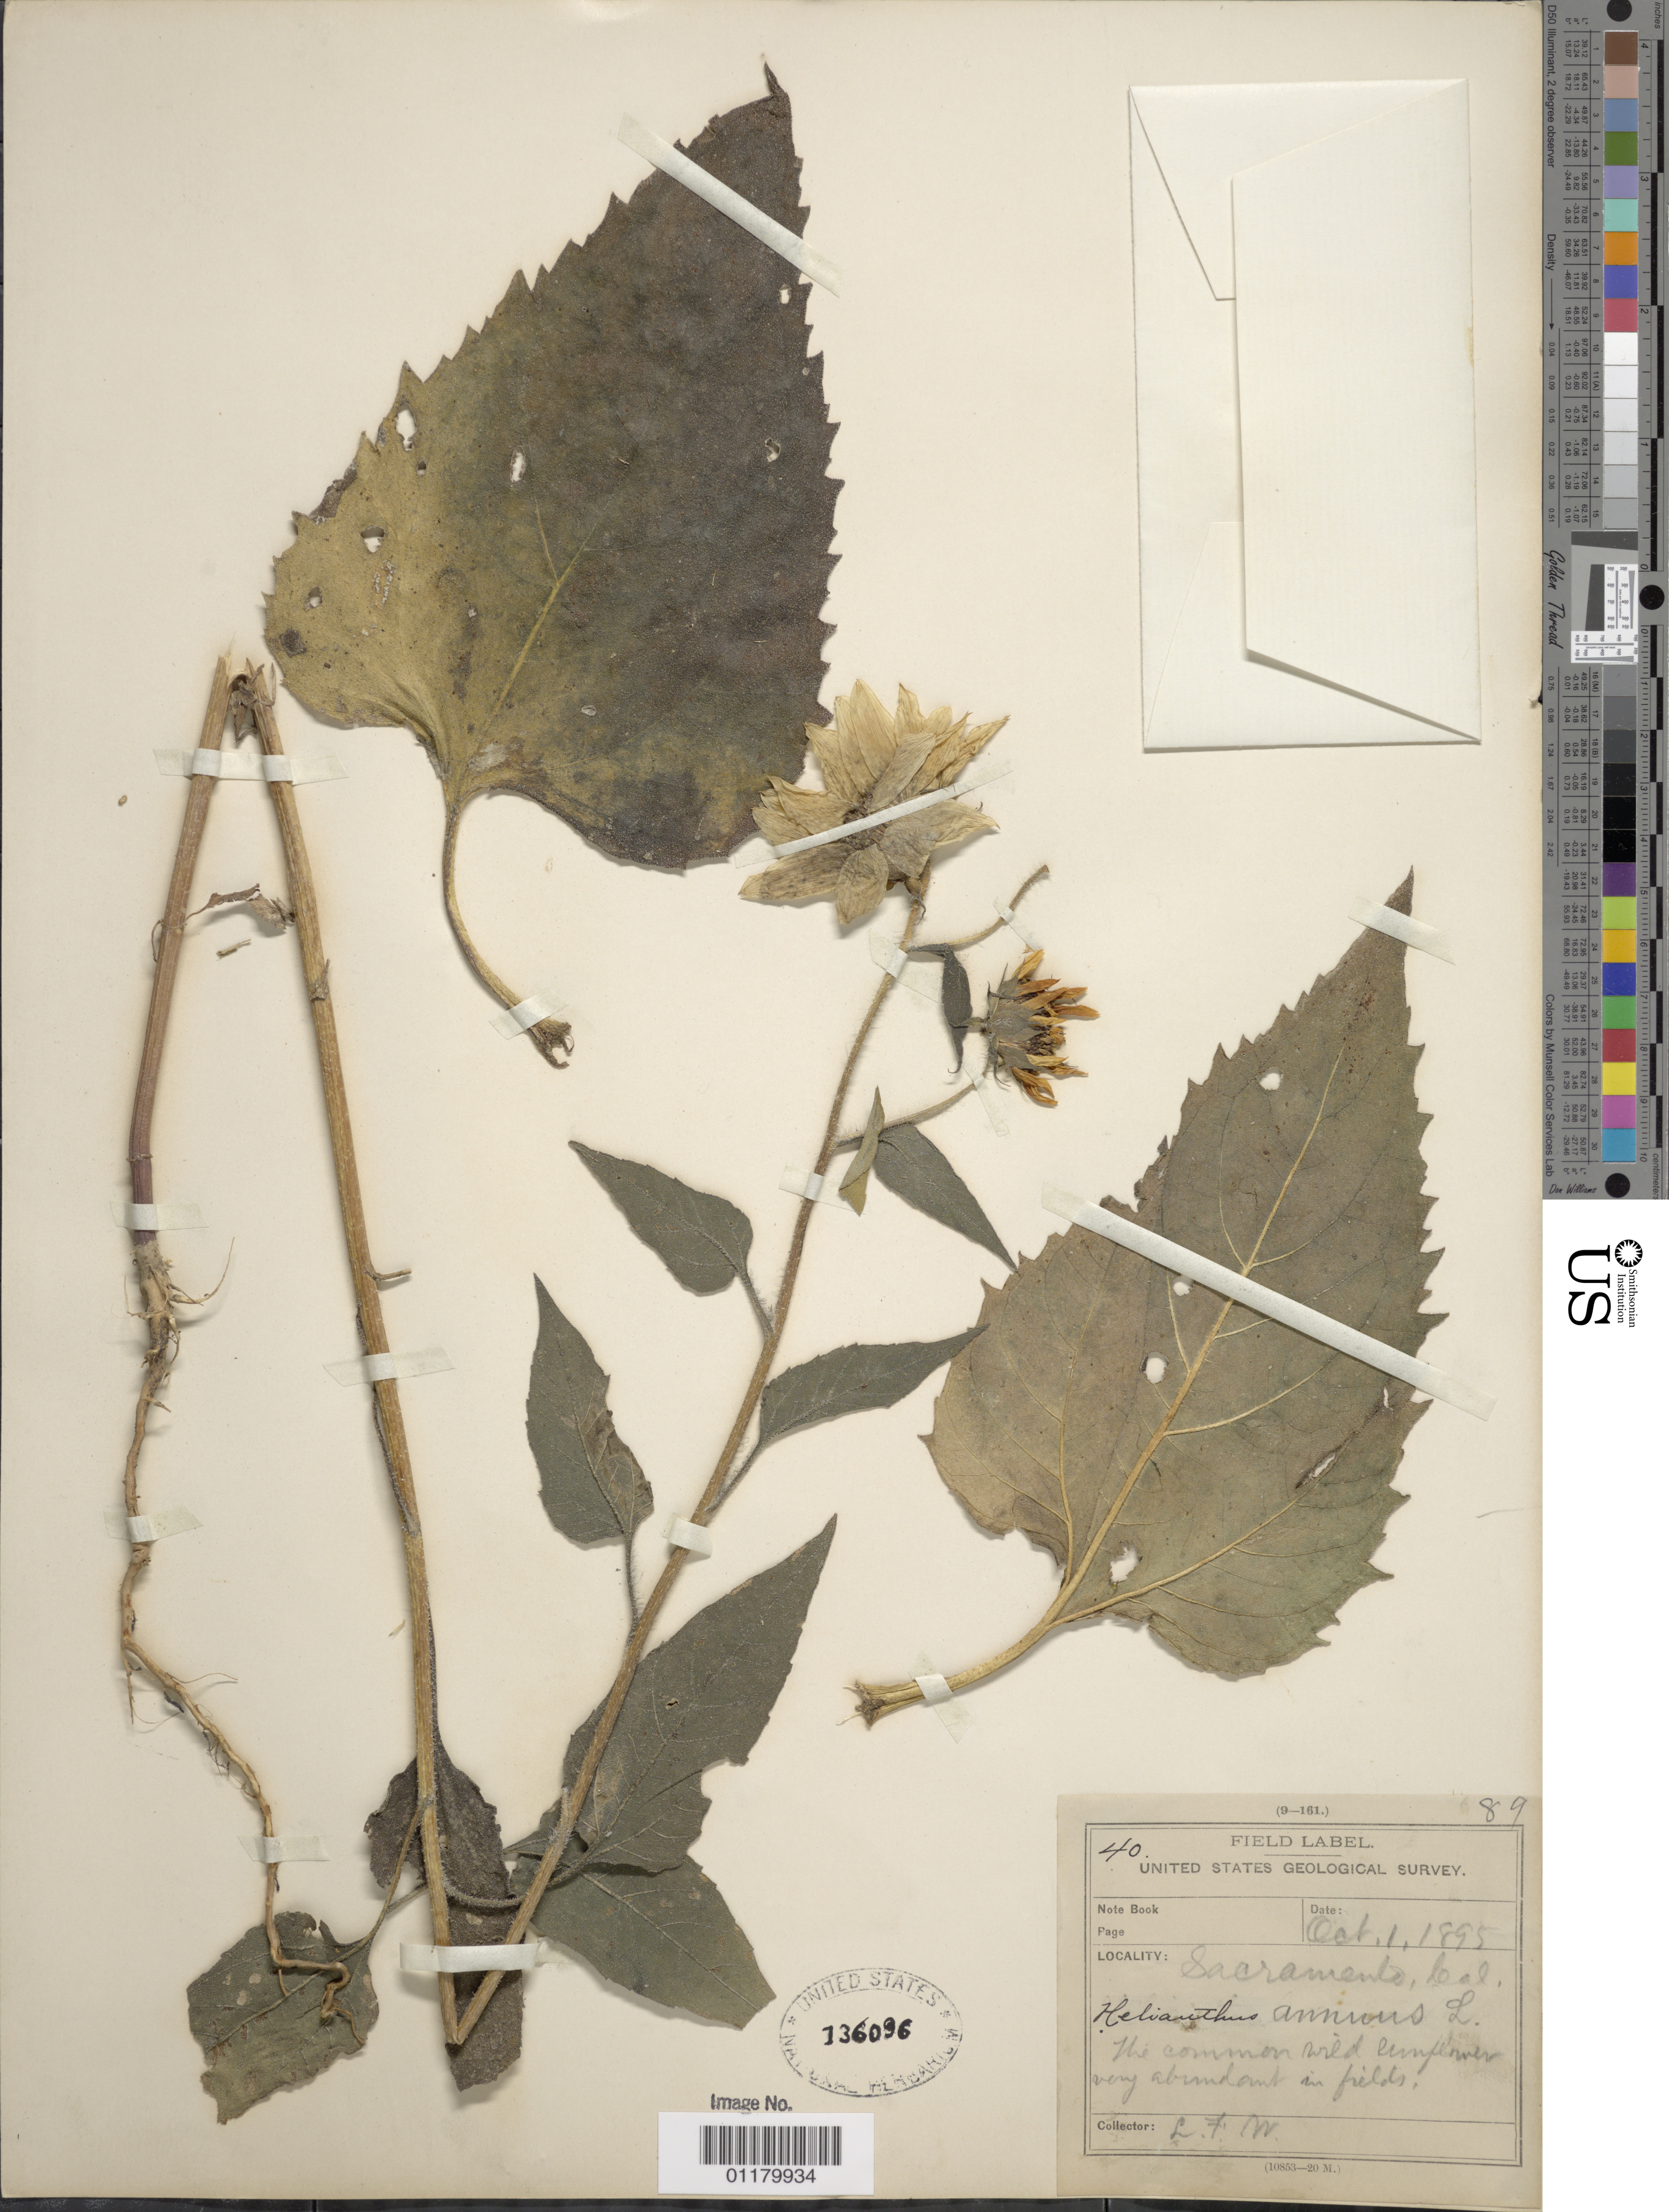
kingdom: Plantae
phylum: Tracheophyta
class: Magnoliopsida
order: Asterales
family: Asteraceae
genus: Helianthus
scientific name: Helianthus annuus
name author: L.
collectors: L. F. Ward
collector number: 40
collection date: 1895-10-01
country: United States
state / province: California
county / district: Sacramento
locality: Sacramento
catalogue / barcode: US 136096